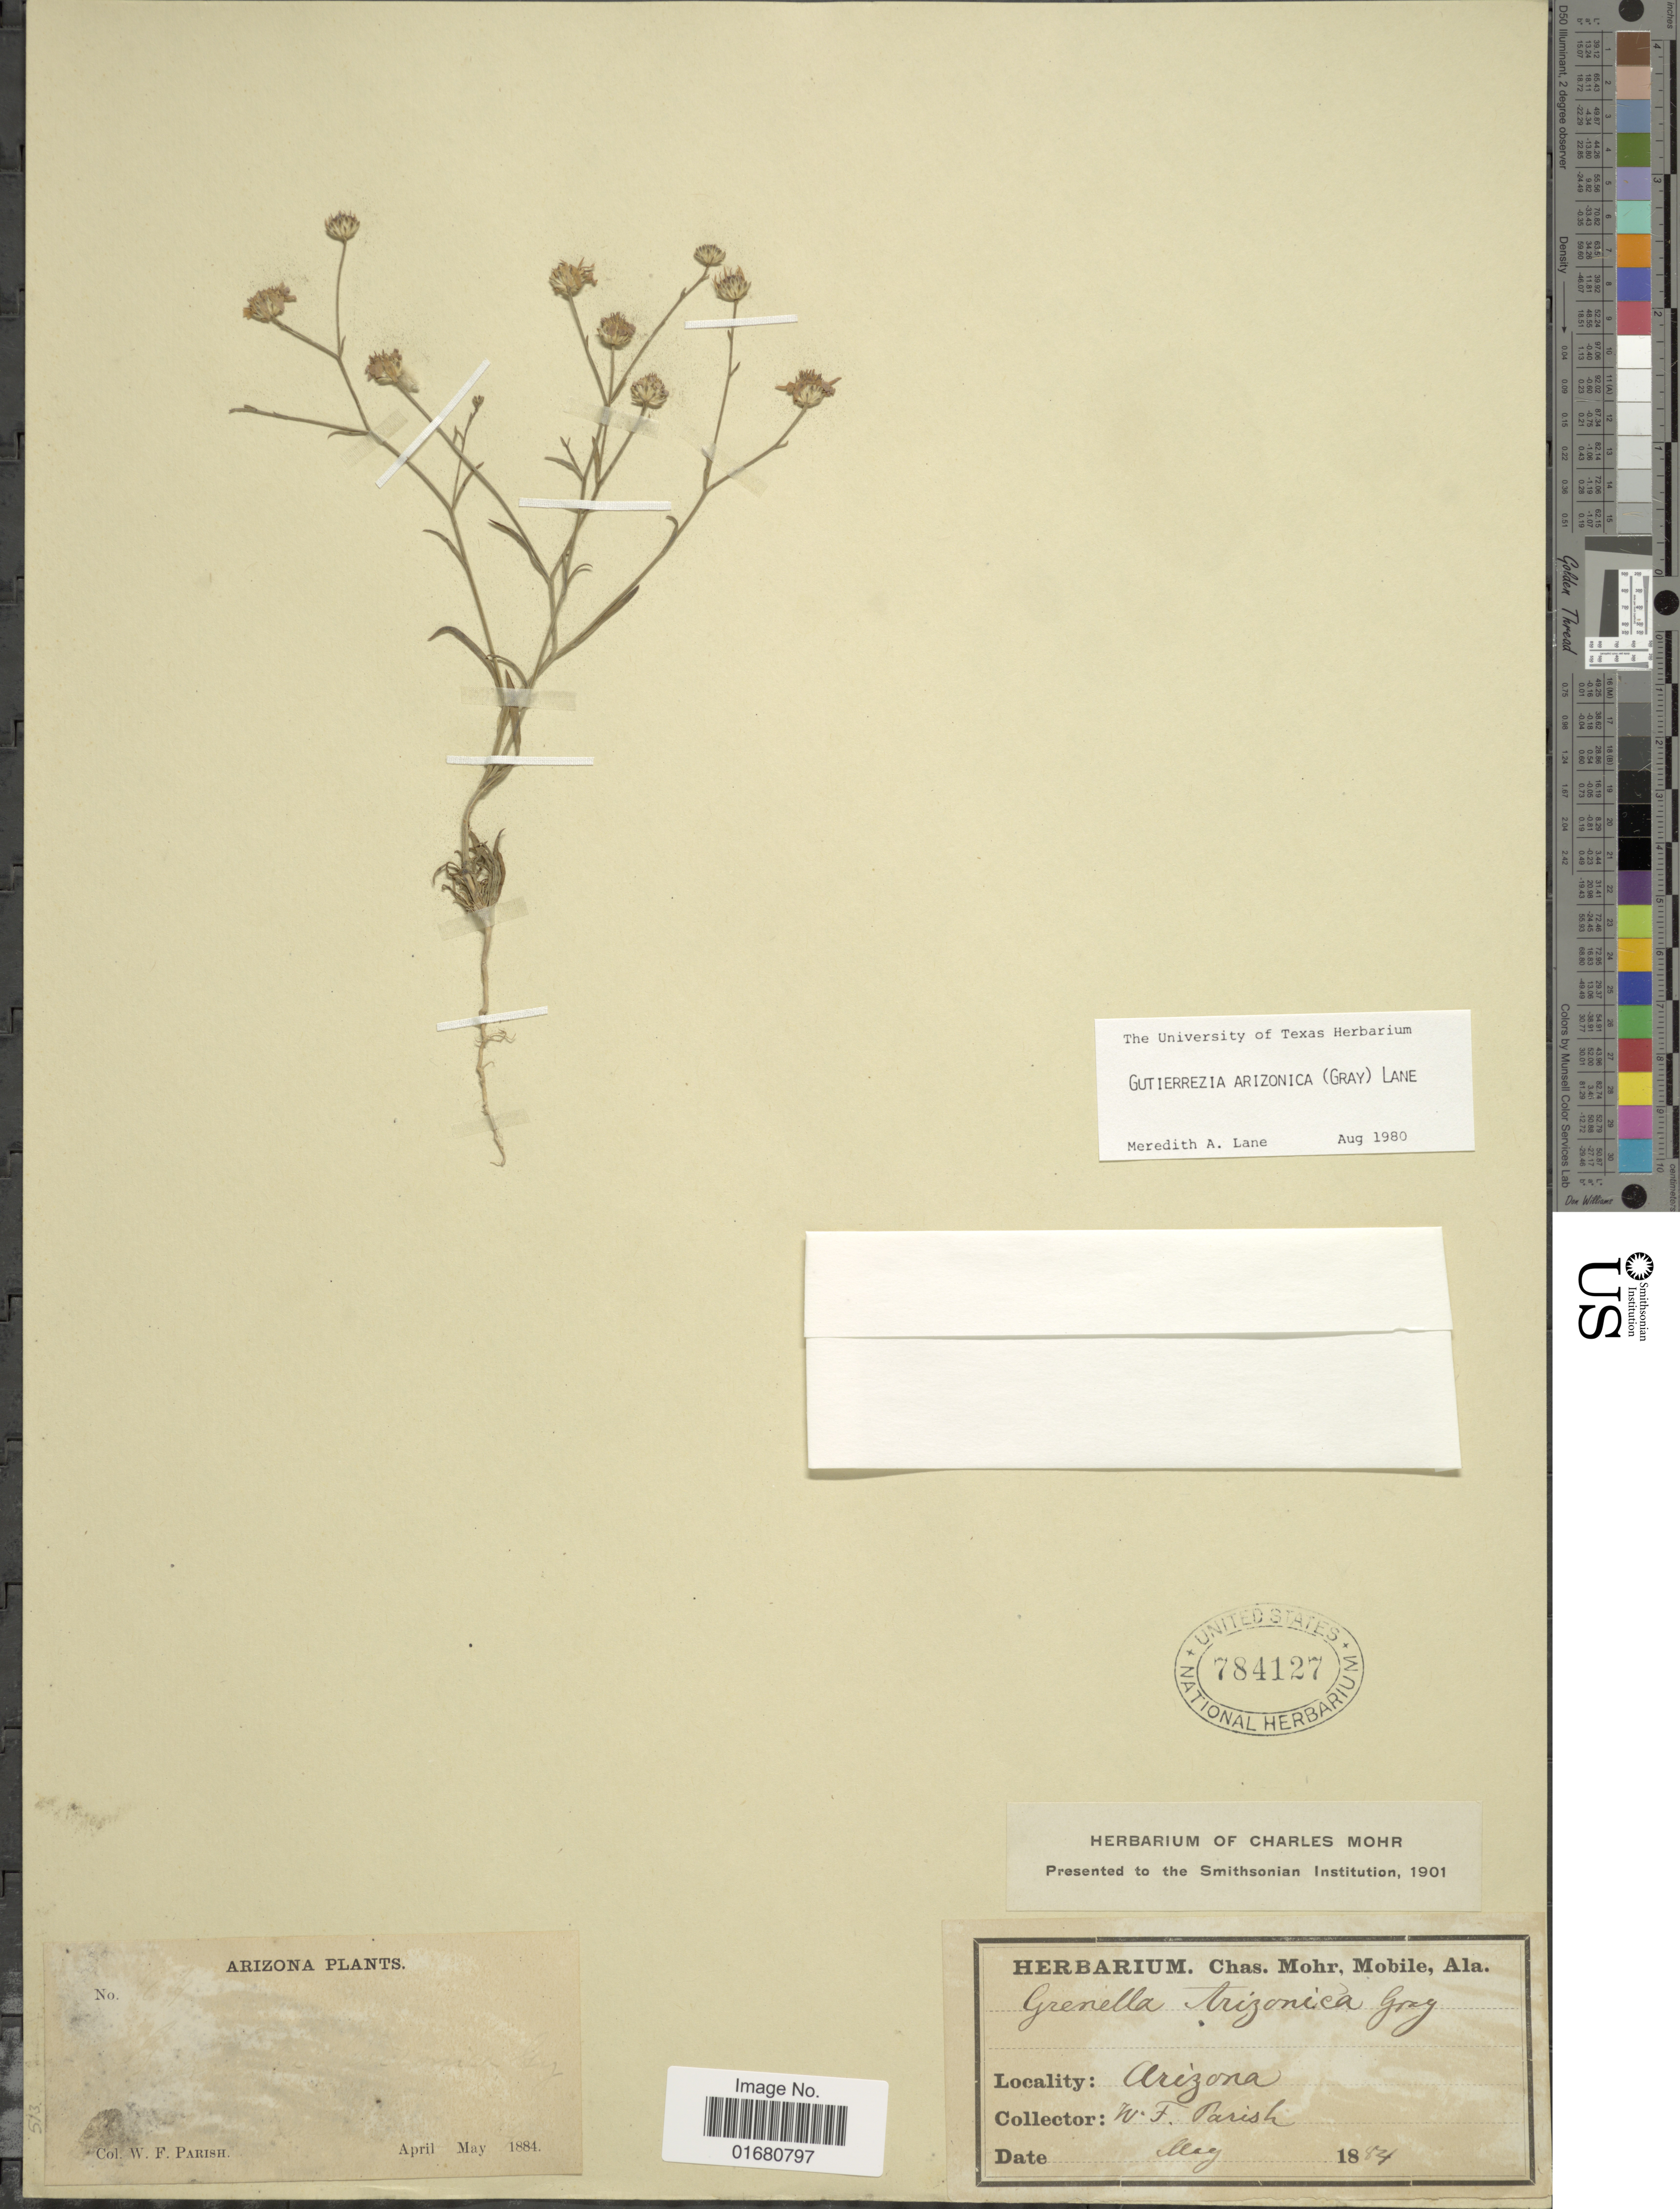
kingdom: Plantae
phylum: Tracheophyta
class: Magnoliopsida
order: Asterales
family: Asteraceae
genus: Gutierrezia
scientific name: Gutierrezia arizonica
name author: (A. Gray) M.A. Lane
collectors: W. F. Parish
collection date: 1884-05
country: United States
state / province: Arizona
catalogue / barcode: US 784127